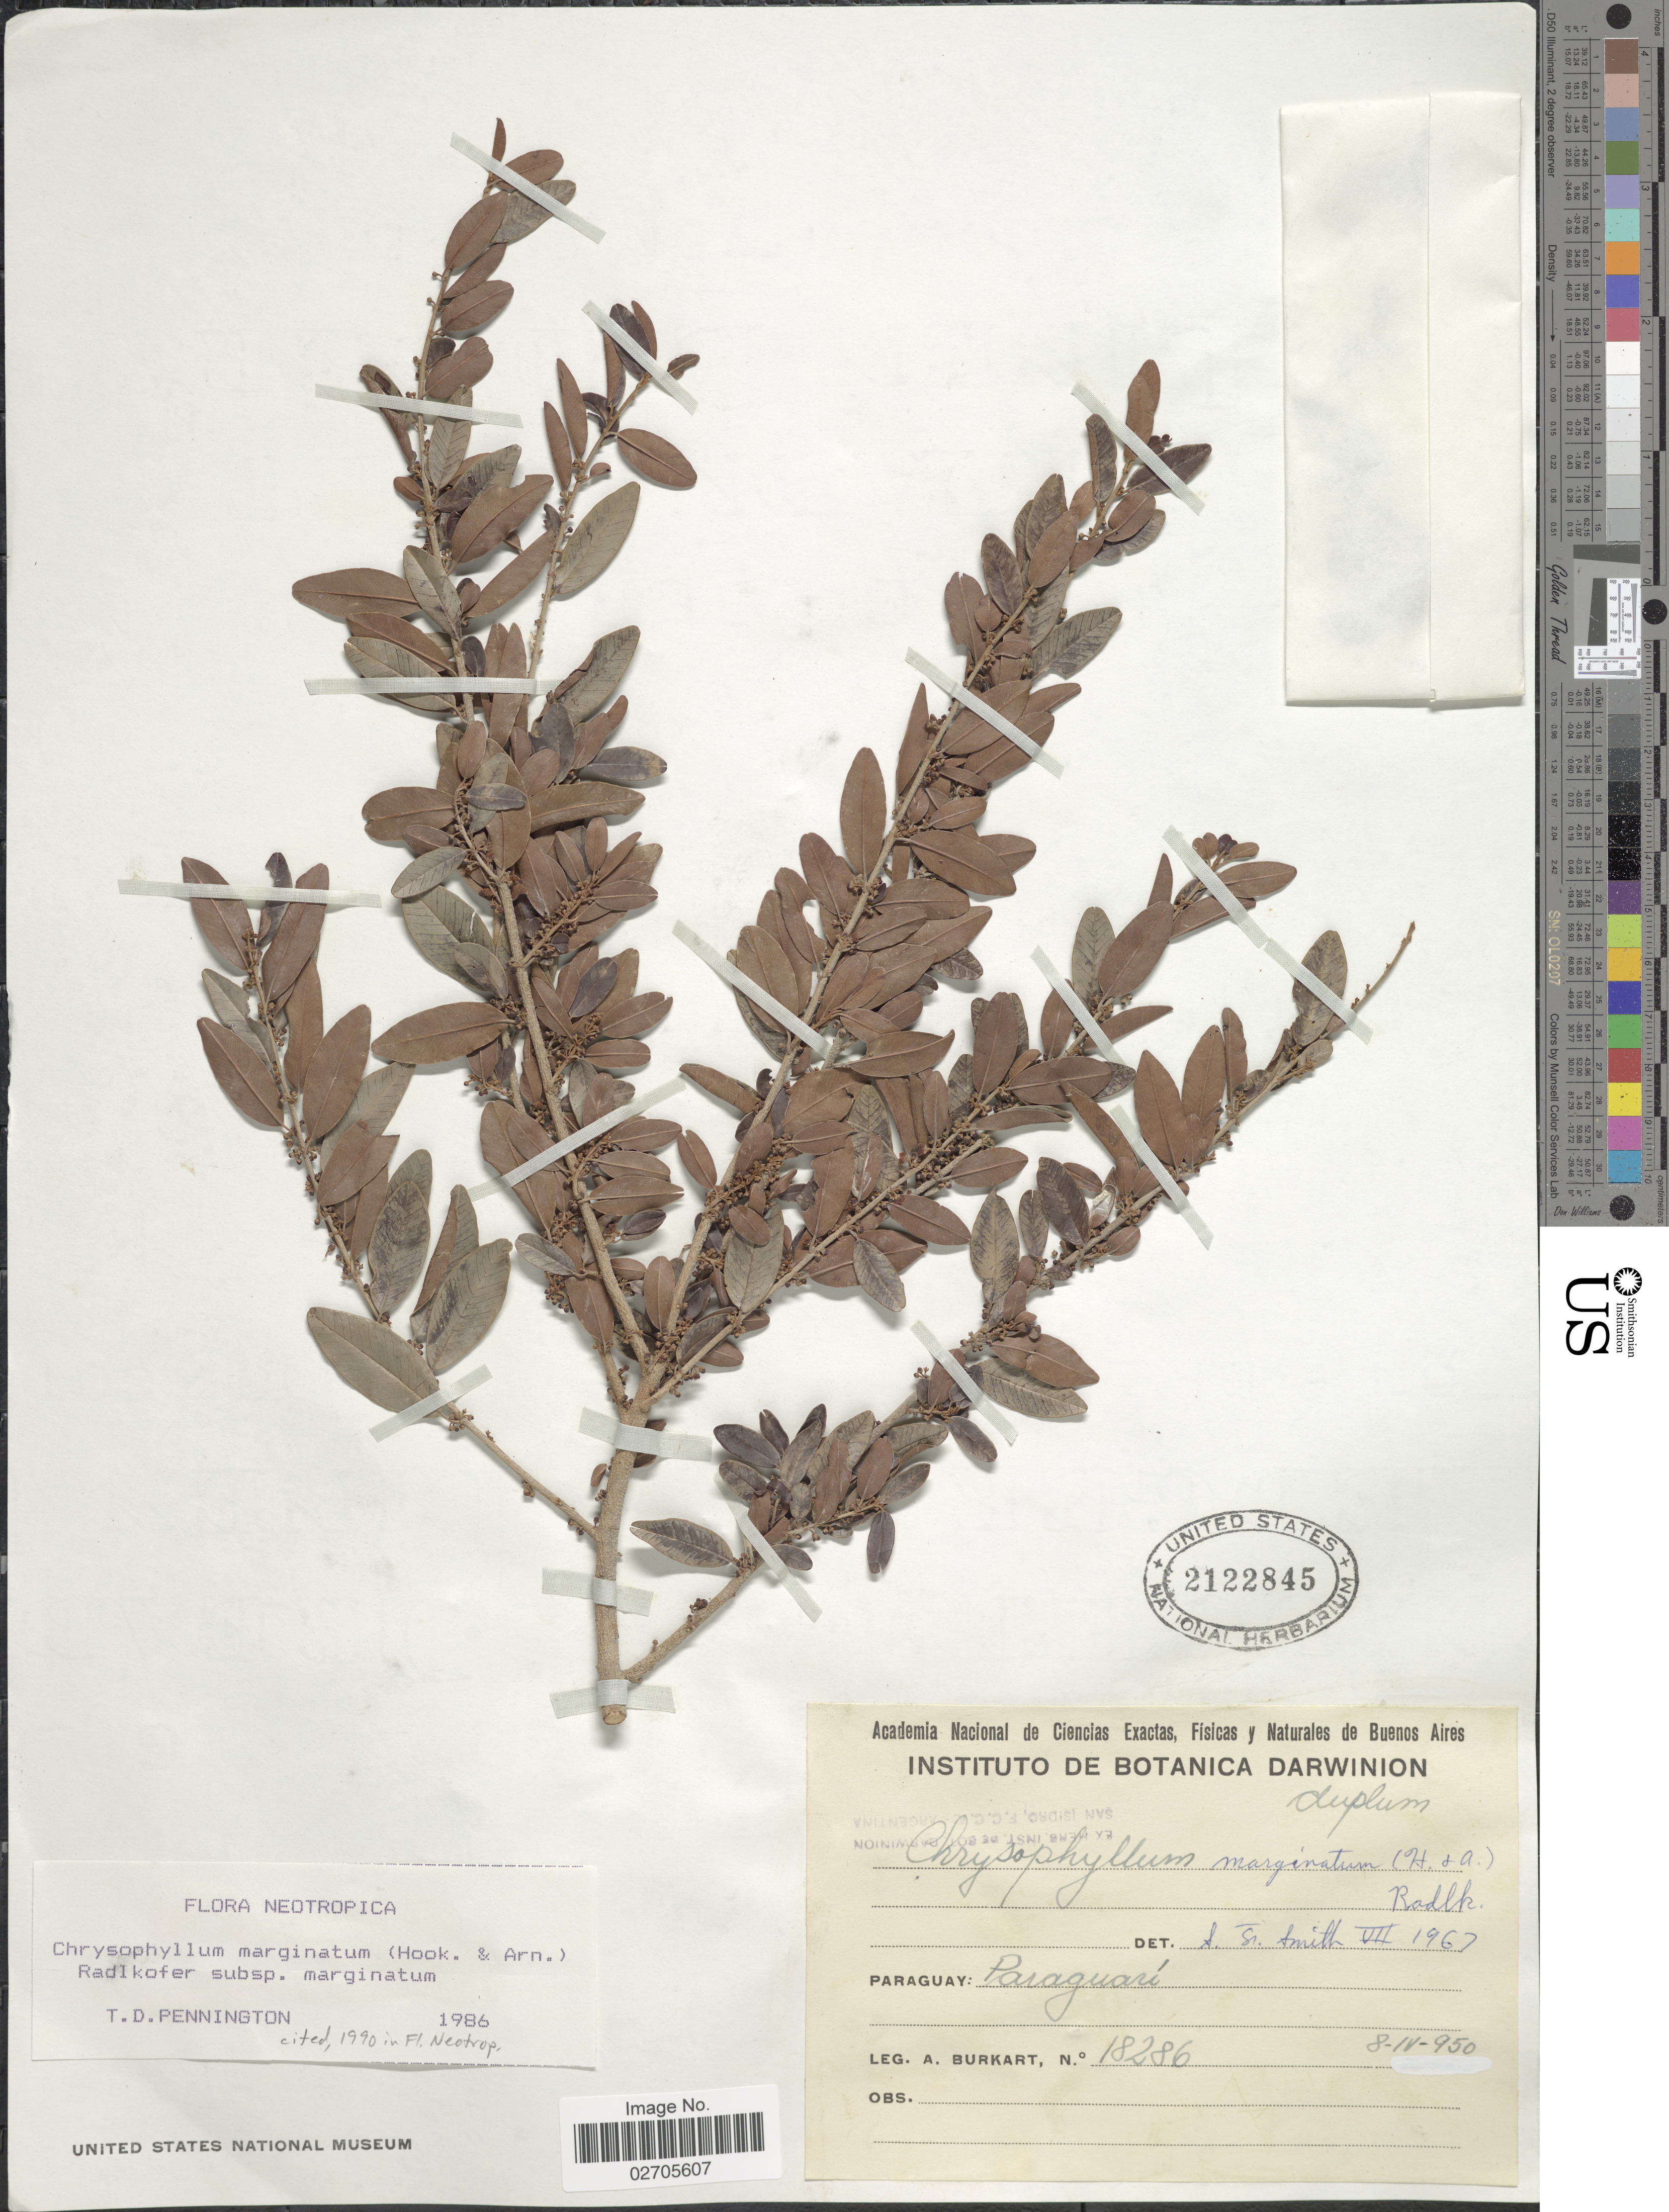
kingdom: Plantae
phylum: Tracheophyta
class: Magnoliopsida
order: Ericales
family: Sapotaceae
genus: Chrysophyllum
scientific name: Chrysophyllum marginatum subsp. marginatum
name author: (Hook. & Arn.) Radlk.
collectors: A. E. Burkart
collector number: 18286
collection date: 1950-04-08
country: Paraguay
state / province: Paraguari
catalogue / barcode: US 2122845